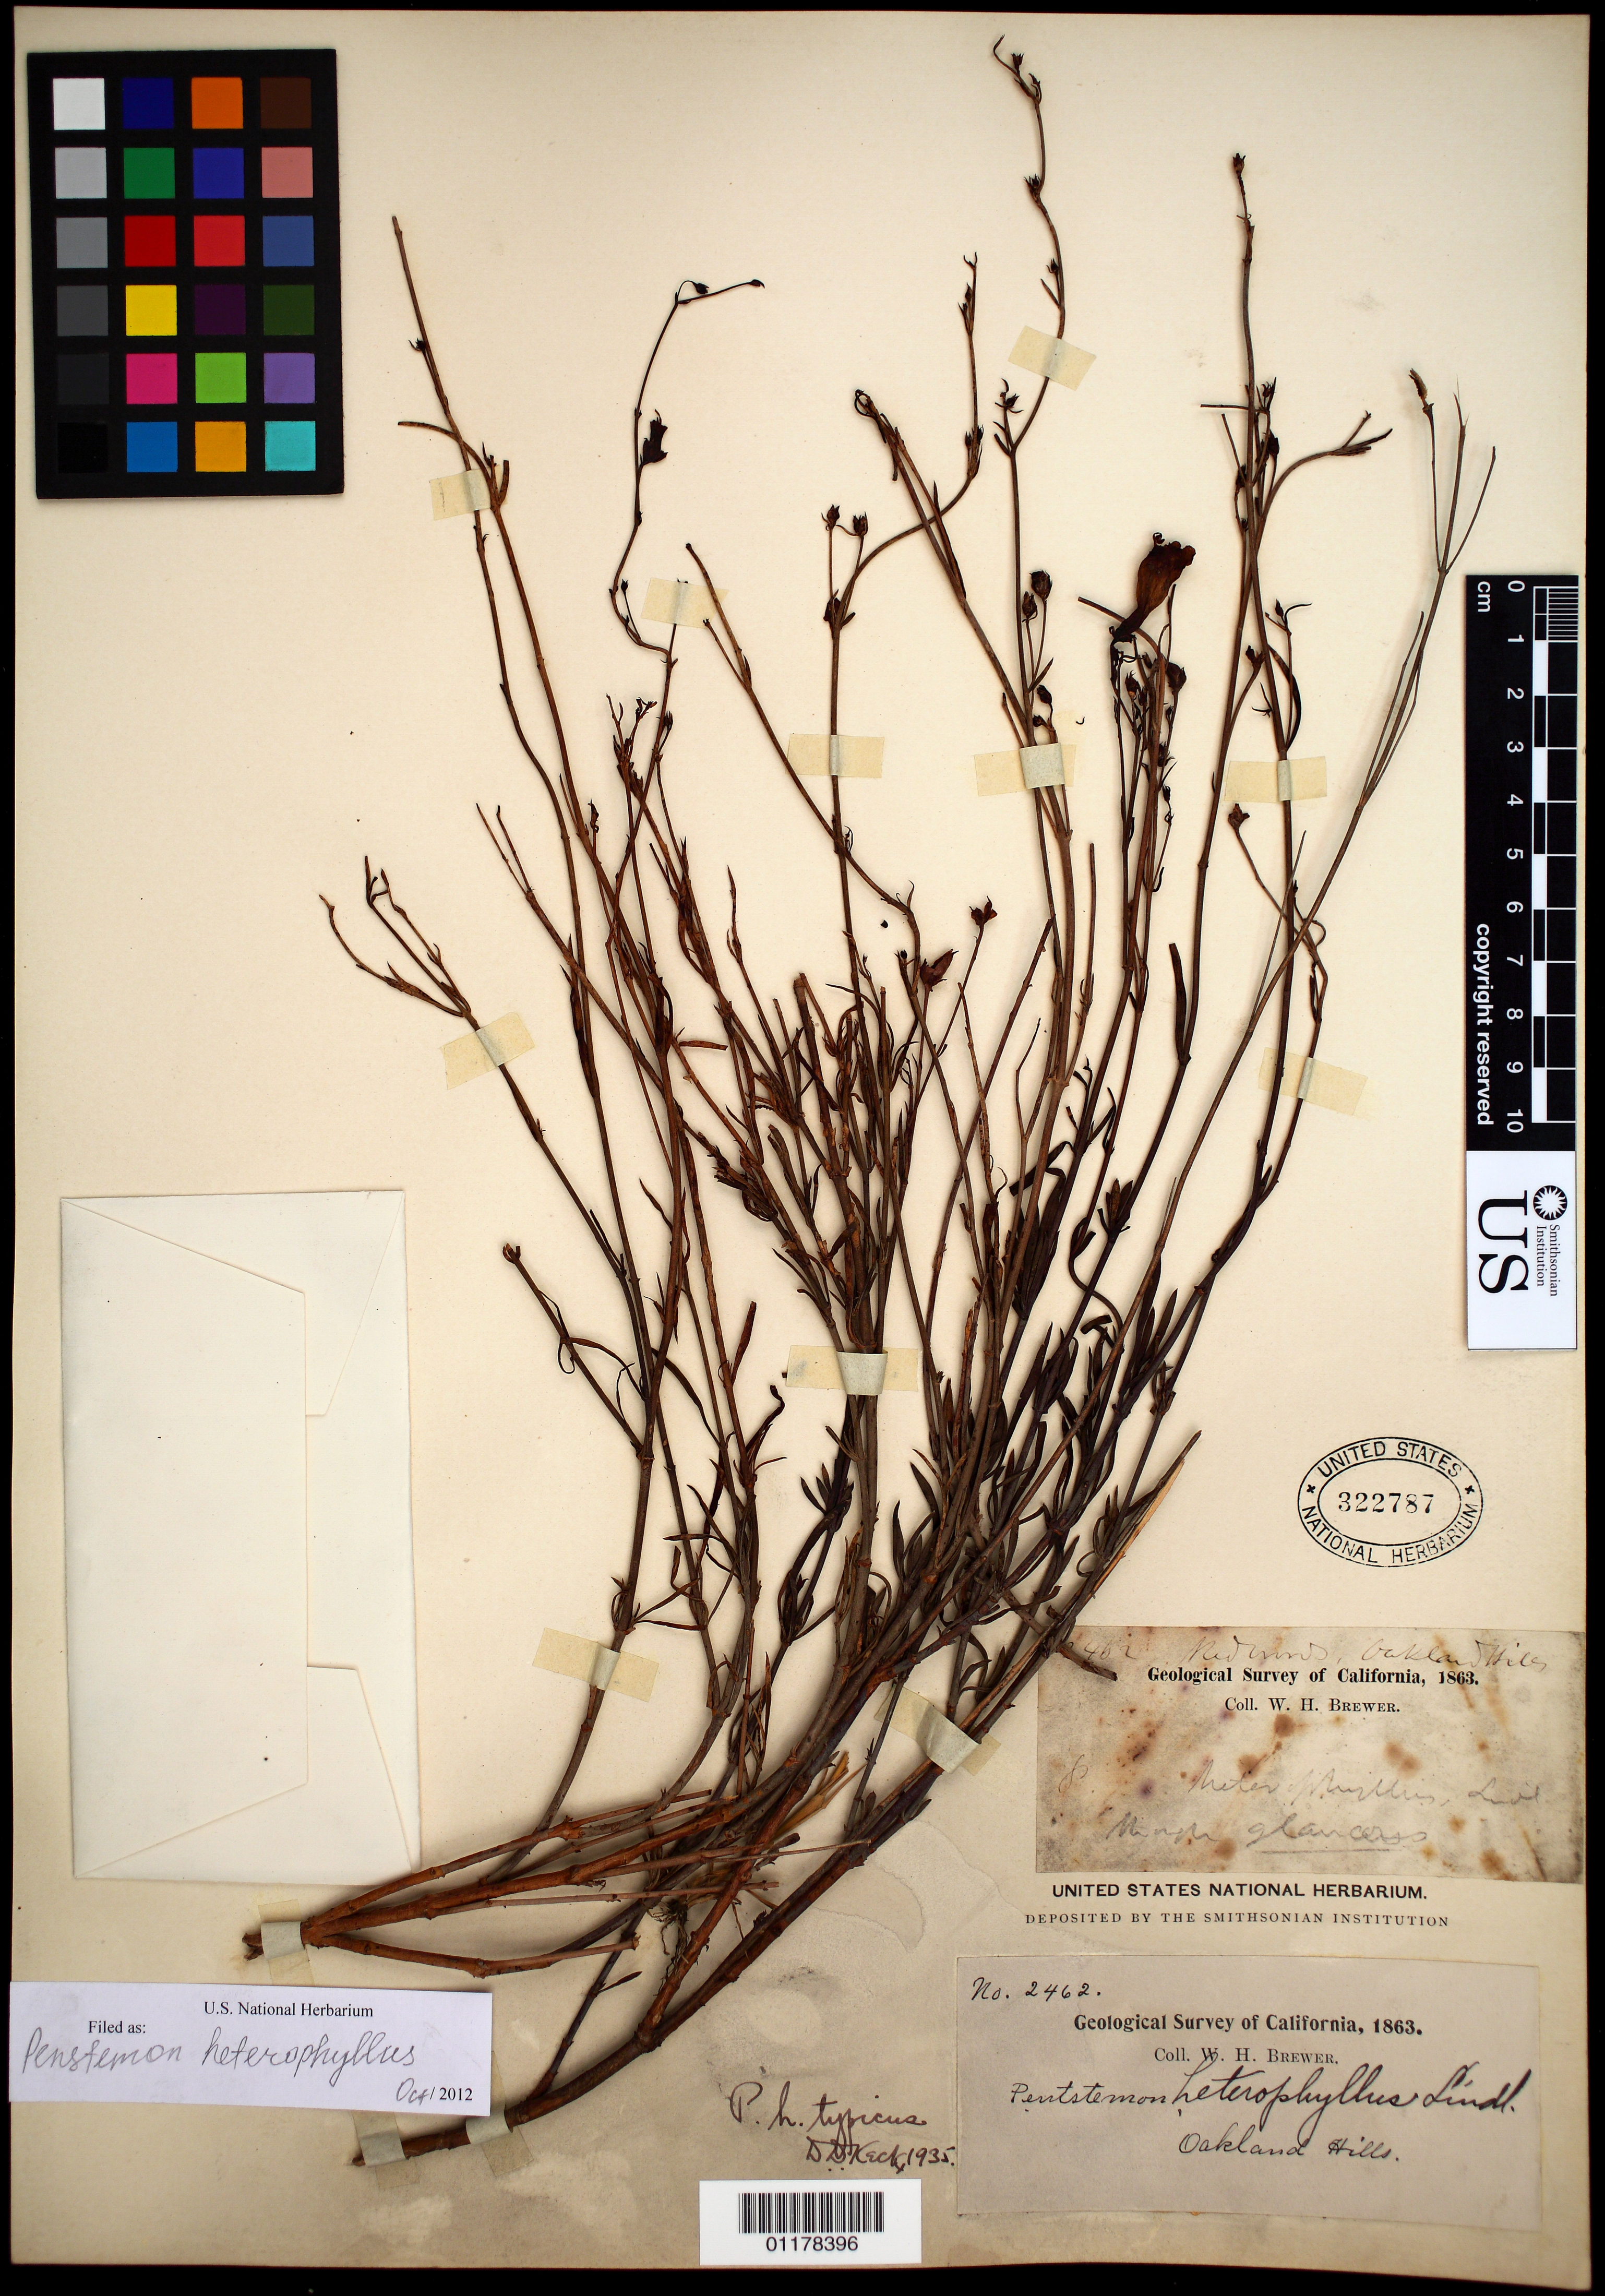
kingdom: Plantae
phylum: Tracheophyta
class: Magnoliopsida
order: Lamiales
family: Plantaginaceae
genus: Penstemon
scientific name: Penstemon heterophyllus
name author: Lindl.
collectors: W. H. Brewer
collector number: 2462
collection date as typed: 1863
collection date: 1863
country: United States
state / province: California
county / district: Alameda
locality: Oakland Hills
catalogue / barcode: US 322787